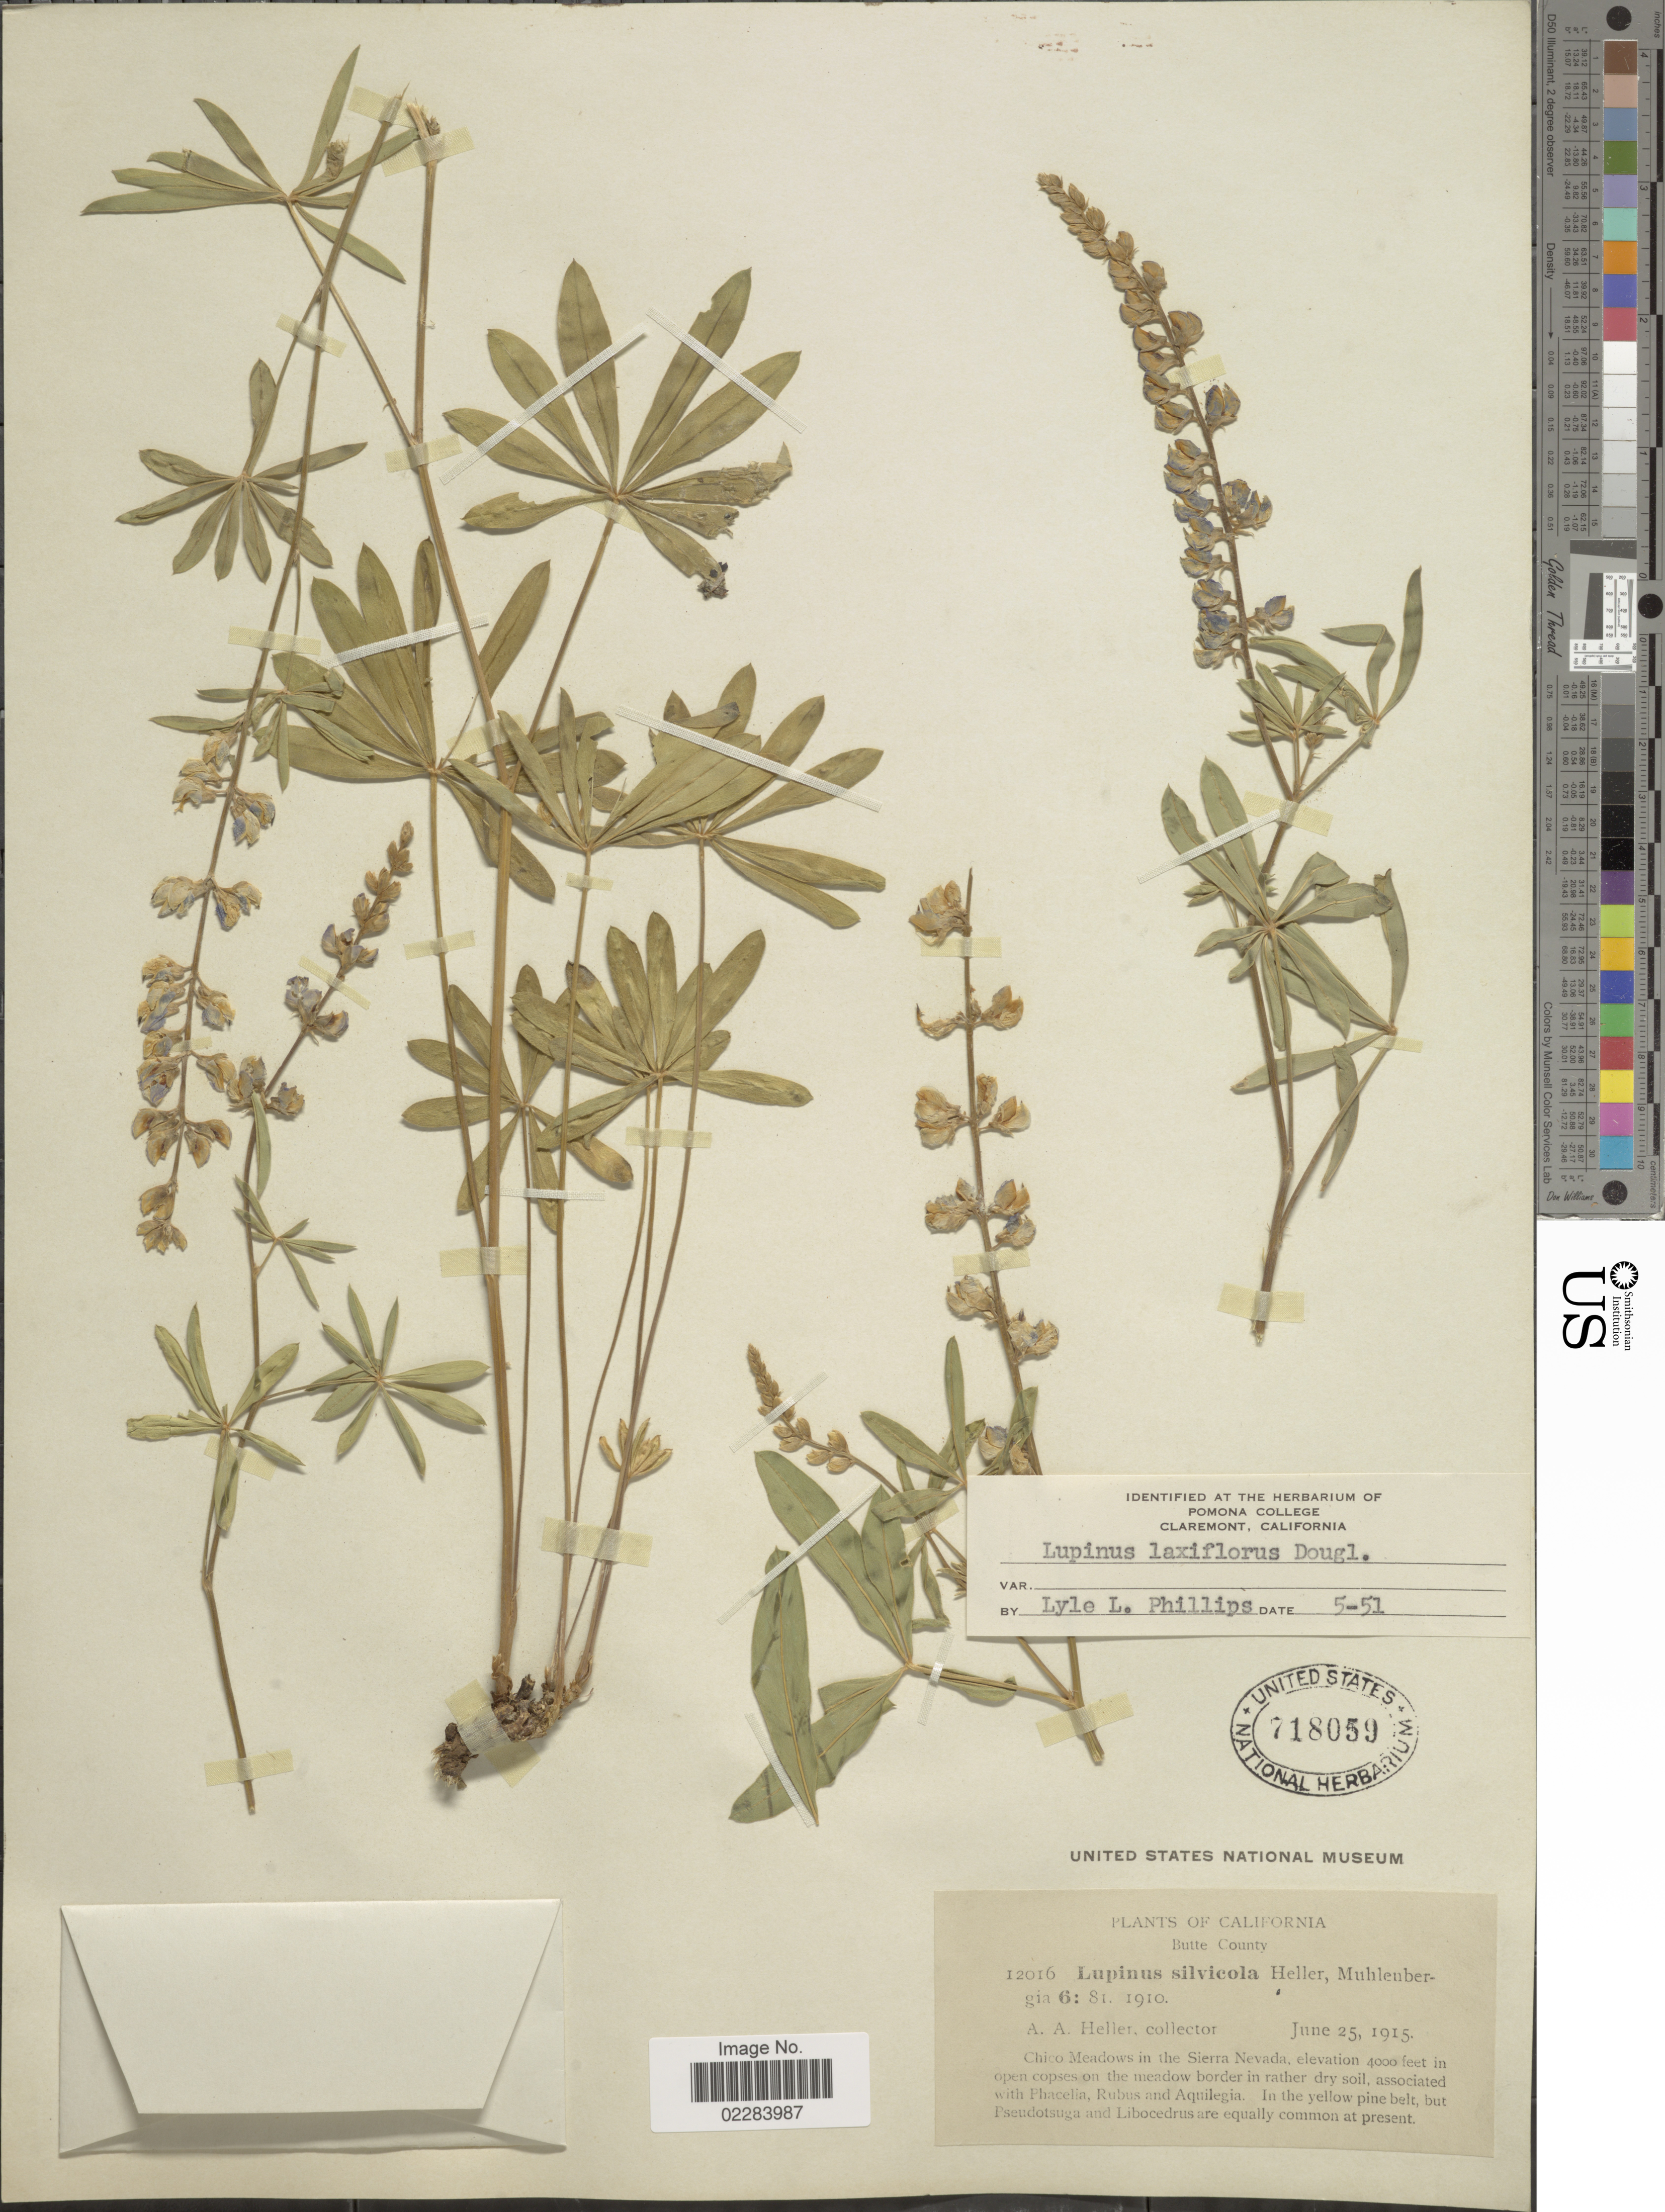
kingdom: Plantae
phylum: Tracheophyta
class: Magnoliopsida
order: Fabales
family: Fabaceae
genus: Lupinus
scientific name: Lupinus arbustus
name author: Lindl.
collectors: A. A. Heller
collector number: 12016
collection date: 1915-06-25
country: United States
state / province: California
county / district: Butte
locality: Butte County. Chico Meadows in the Sierra Nevada.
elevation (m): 1219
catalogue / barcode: US 718059